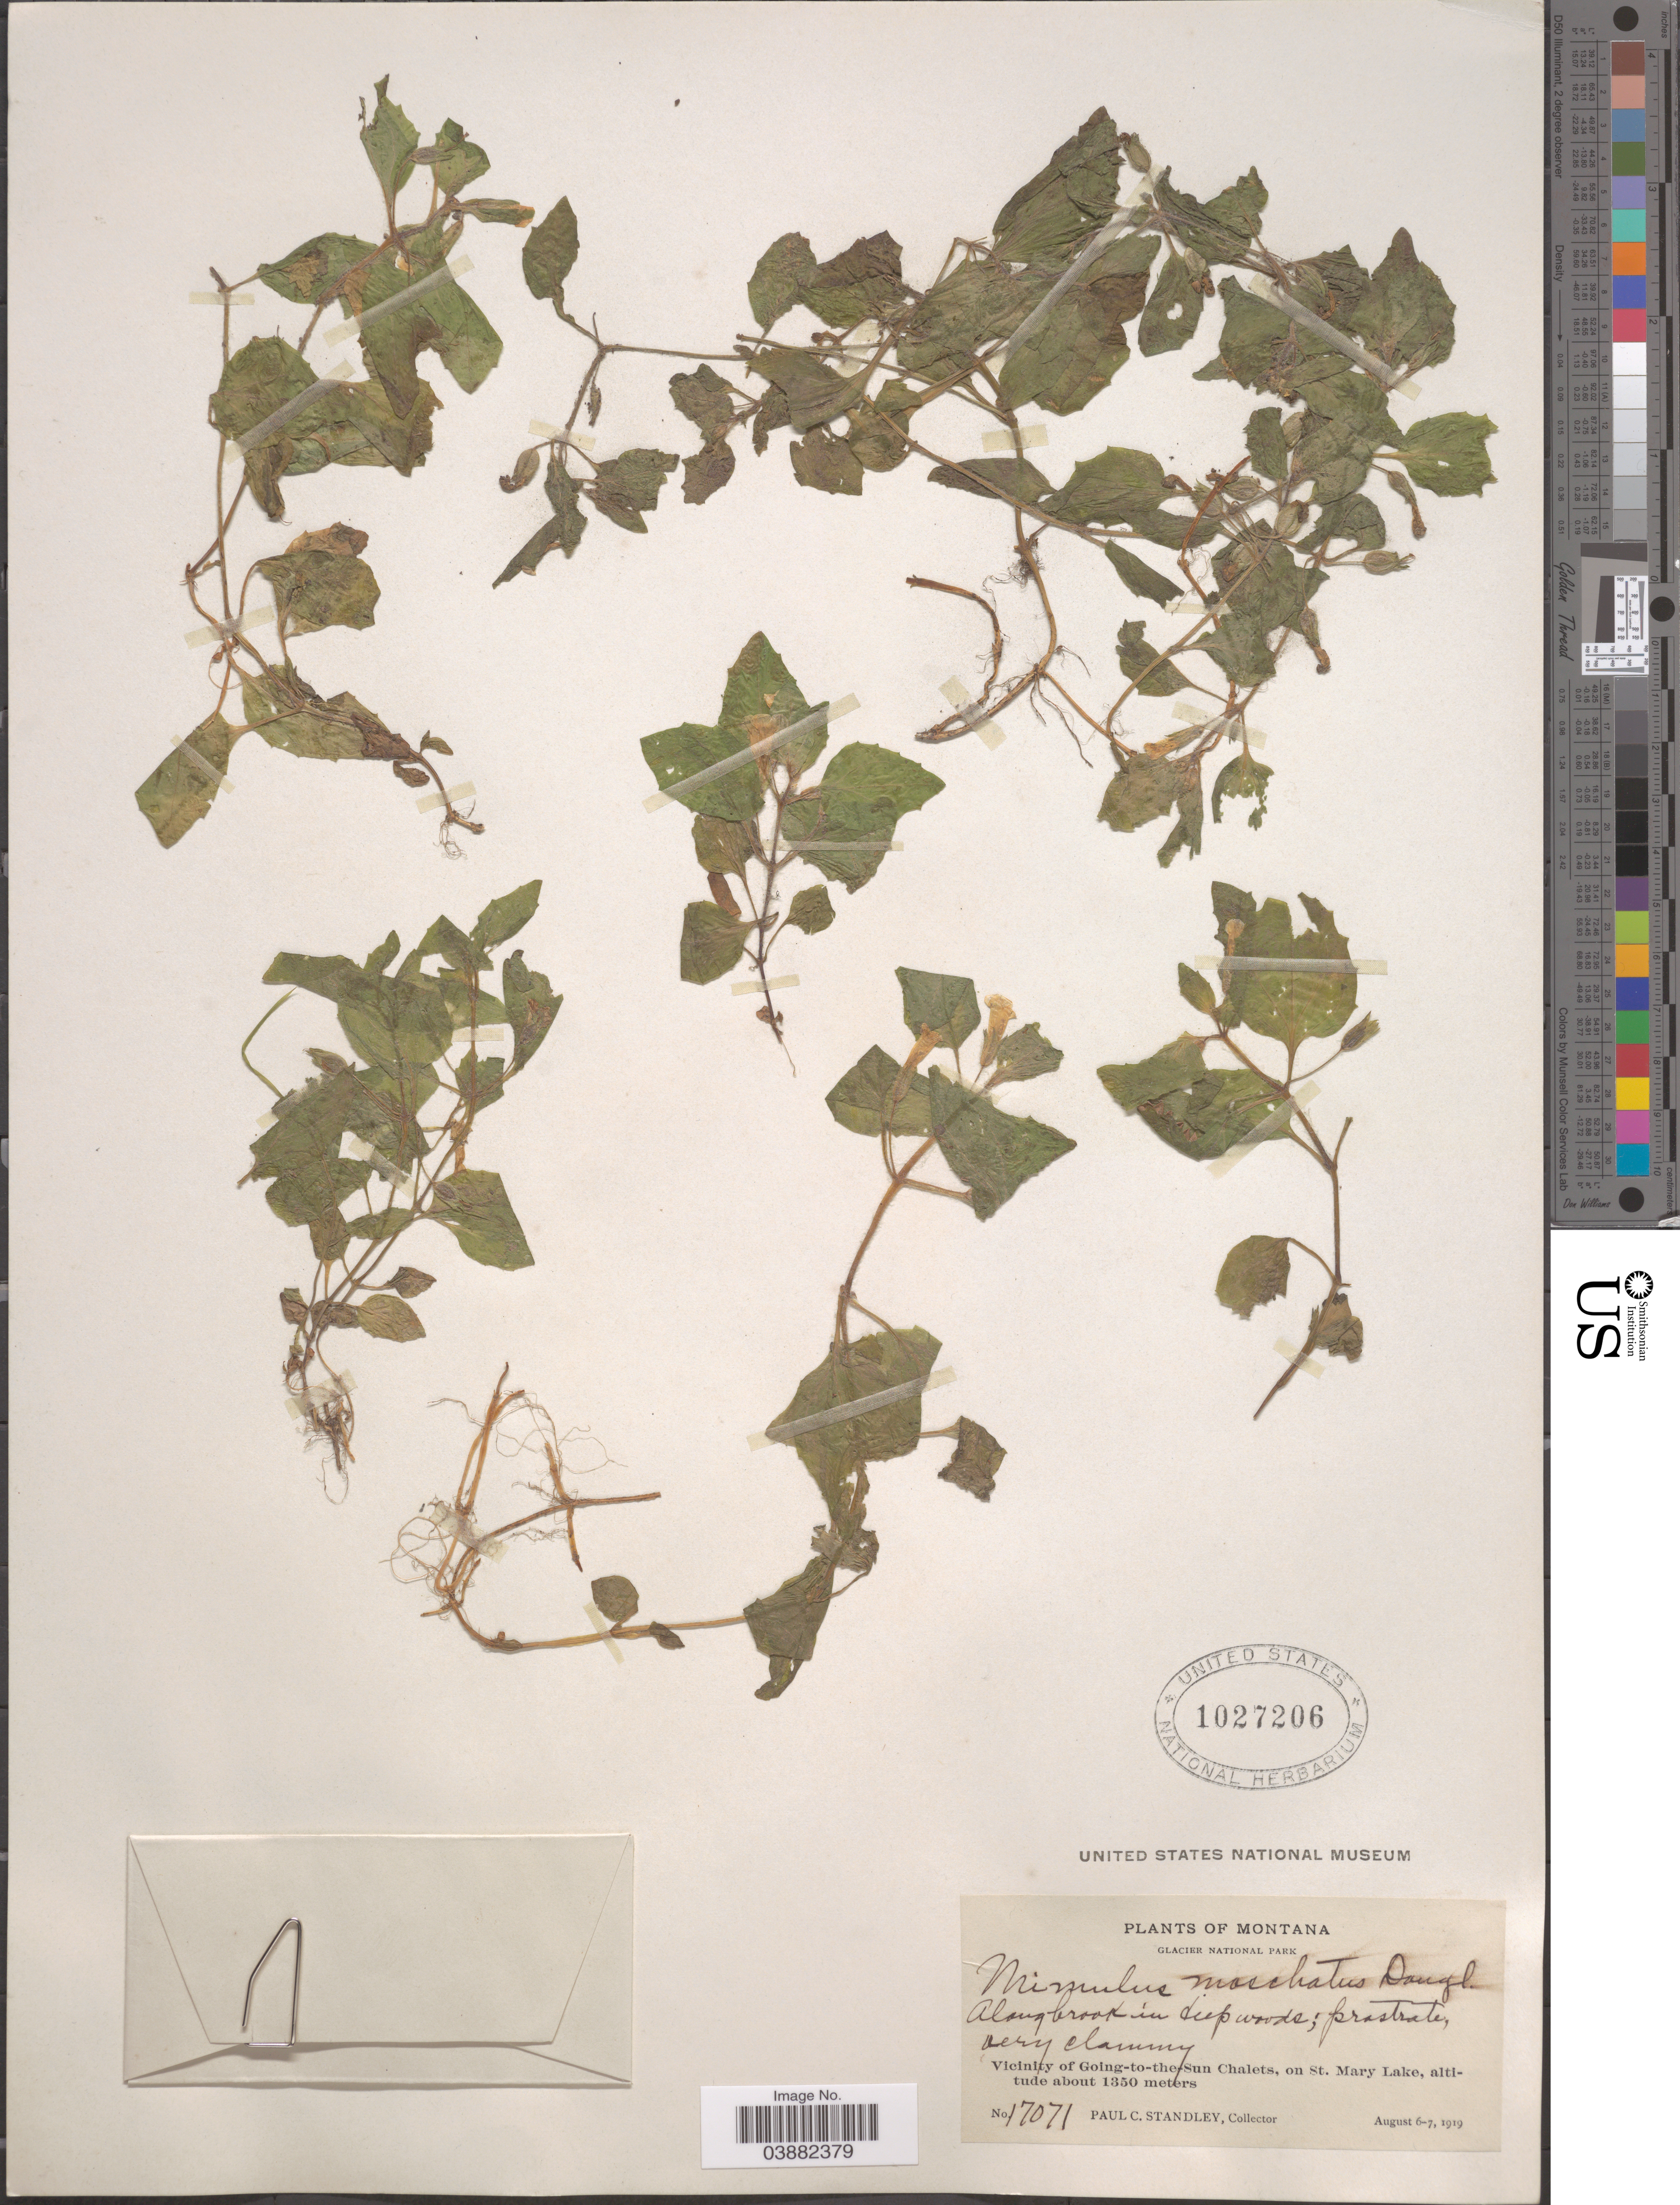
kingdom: Plantae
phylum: Tracheophyta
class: Magnoliopsida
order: Lamiales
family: Phrymaceae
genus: Mimulus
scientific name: Mimulus moschatus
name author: Douglas ex Lindl.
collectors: P. C. Standley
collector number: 17071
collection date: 1919-08-06/1919-08-07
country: United States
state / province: Montana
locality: Glacier National Park. Vicinity of Going-to-the-Sun Chalets, on St. Mary Lake.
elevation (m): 1350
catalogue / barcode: US 1027206